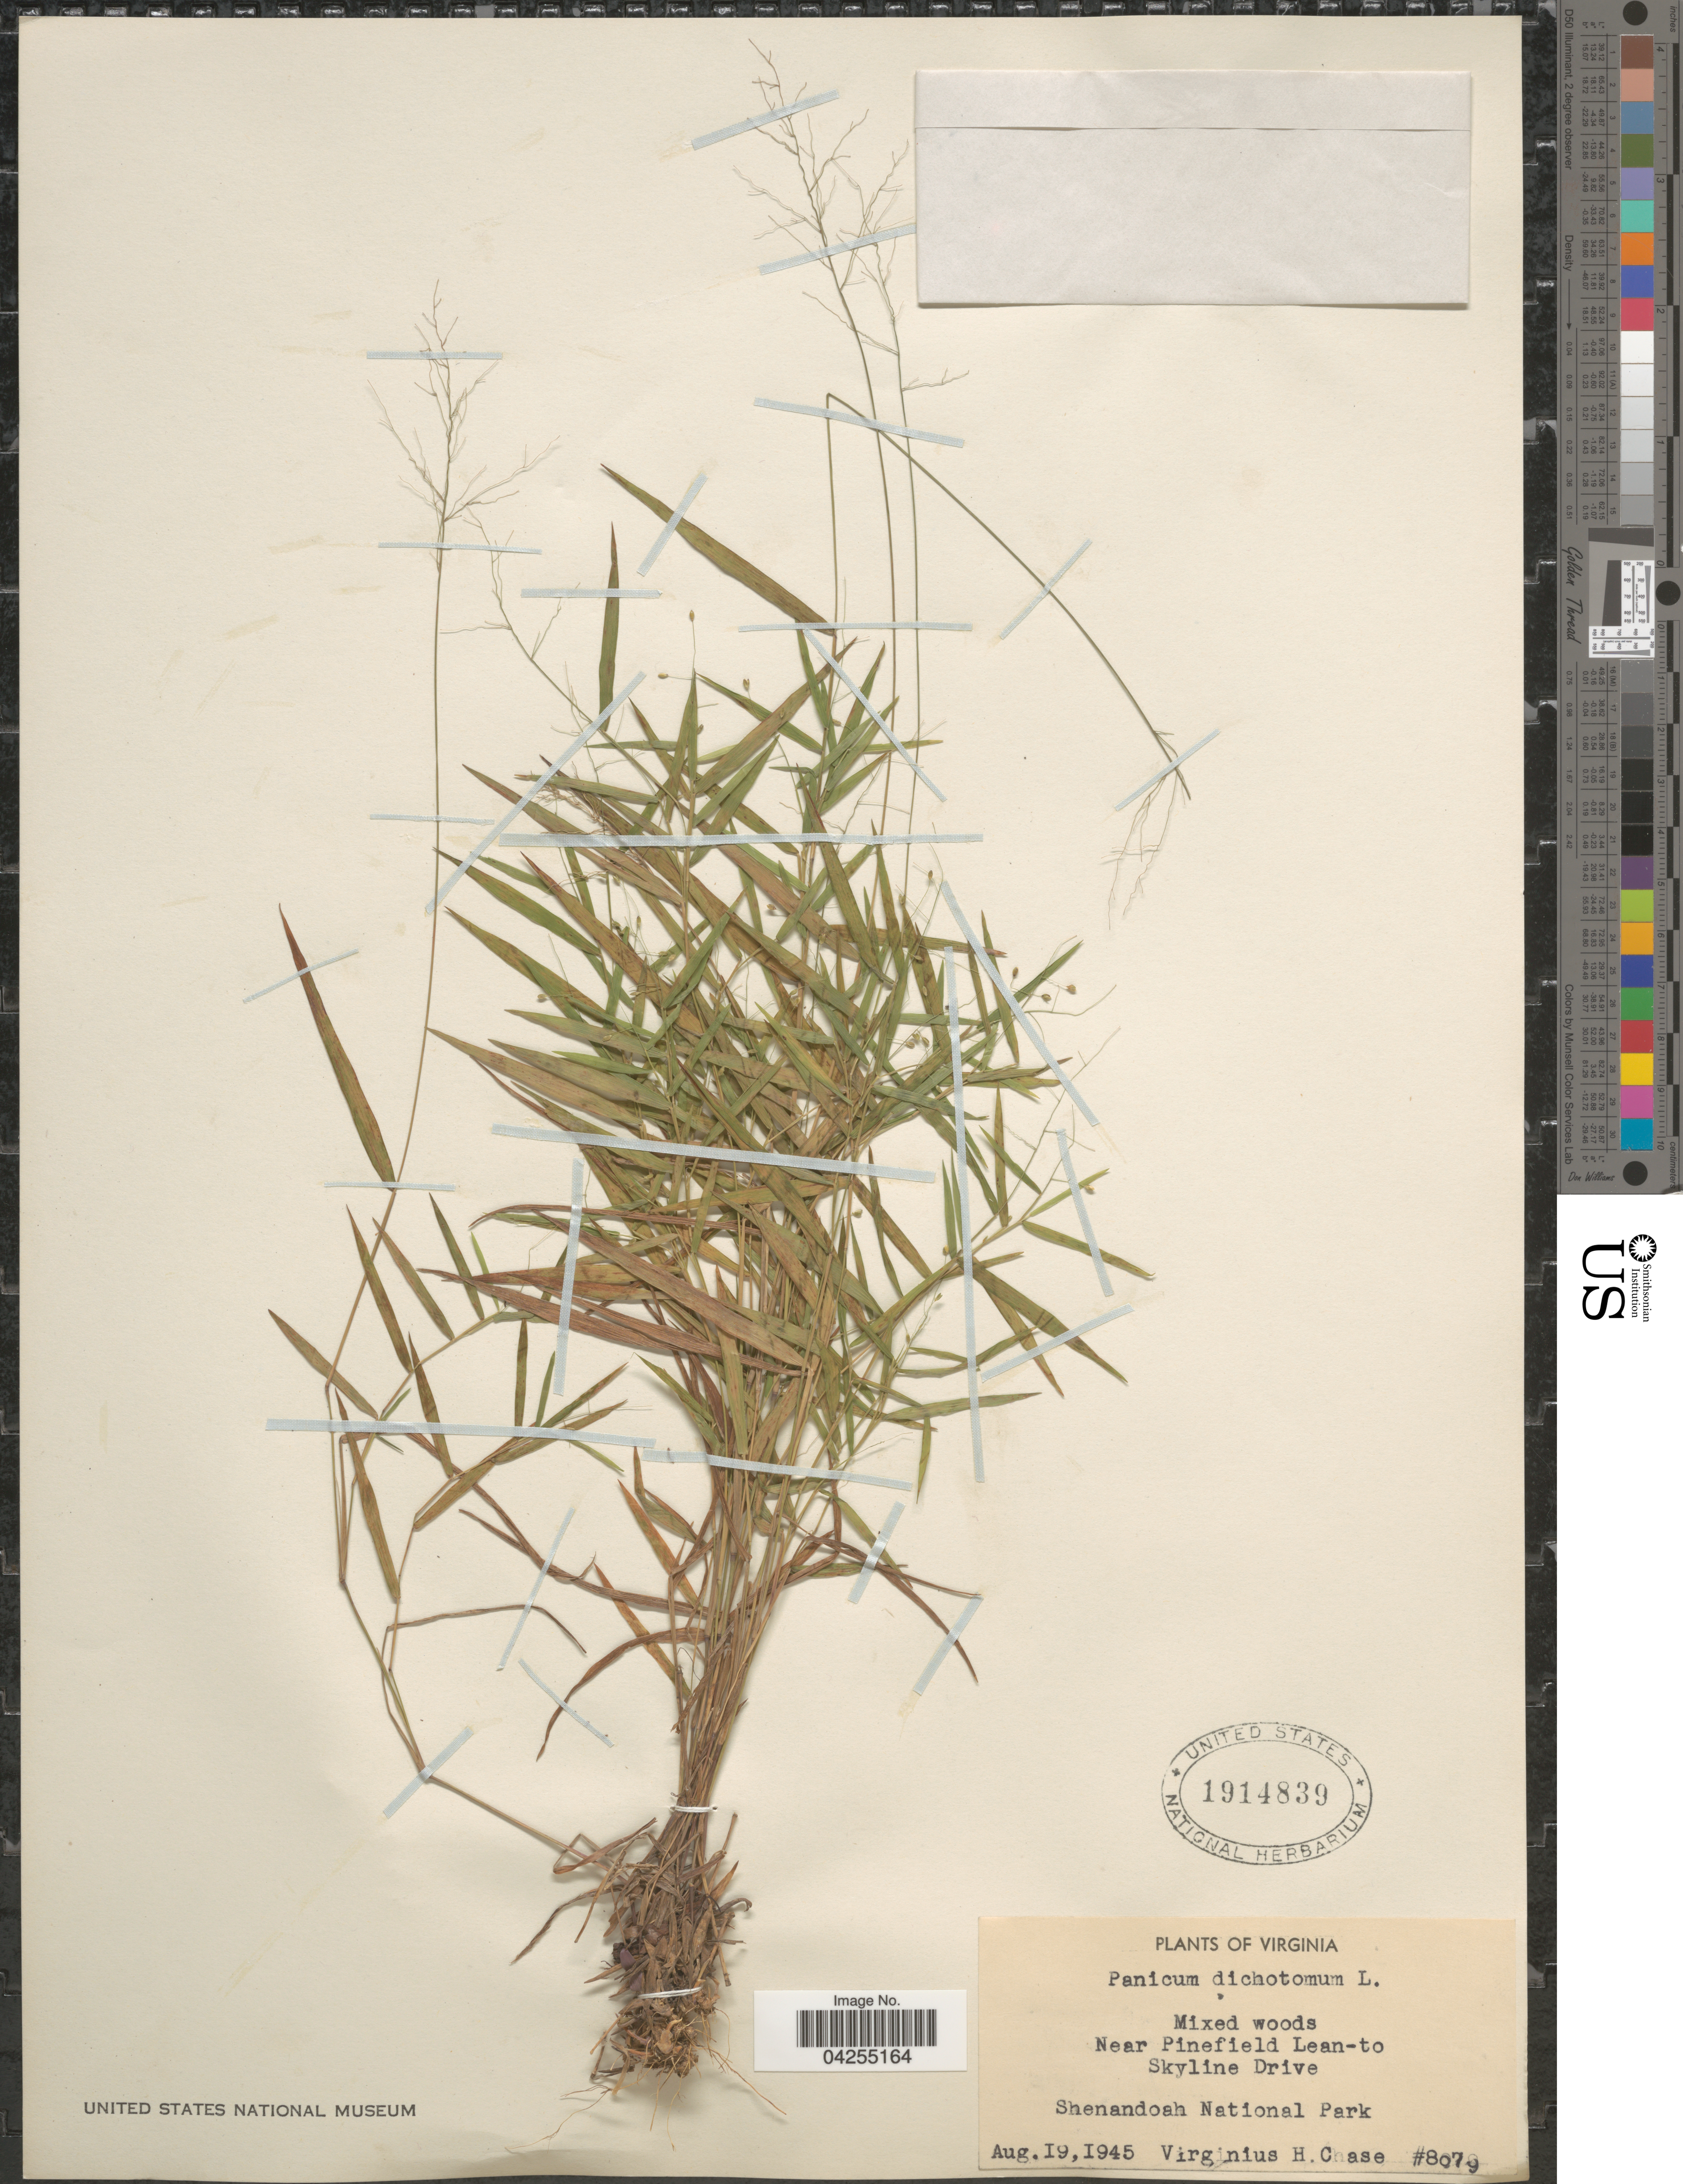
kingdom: Plantae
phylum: Tracheophyta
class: Liliopsida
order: Poales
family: Poaceae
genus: Dichanthelium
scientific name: Dichanthelium dichotomum var. dichotomum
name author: (L.) Gould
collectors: V. H. Chase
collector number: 8079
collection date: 1945-08-19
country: United States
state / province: Virginia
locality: Mixed woods Near Pinefield Lean-to Skyline Drive. Shenandoah National Park.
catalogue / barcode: US 1914839